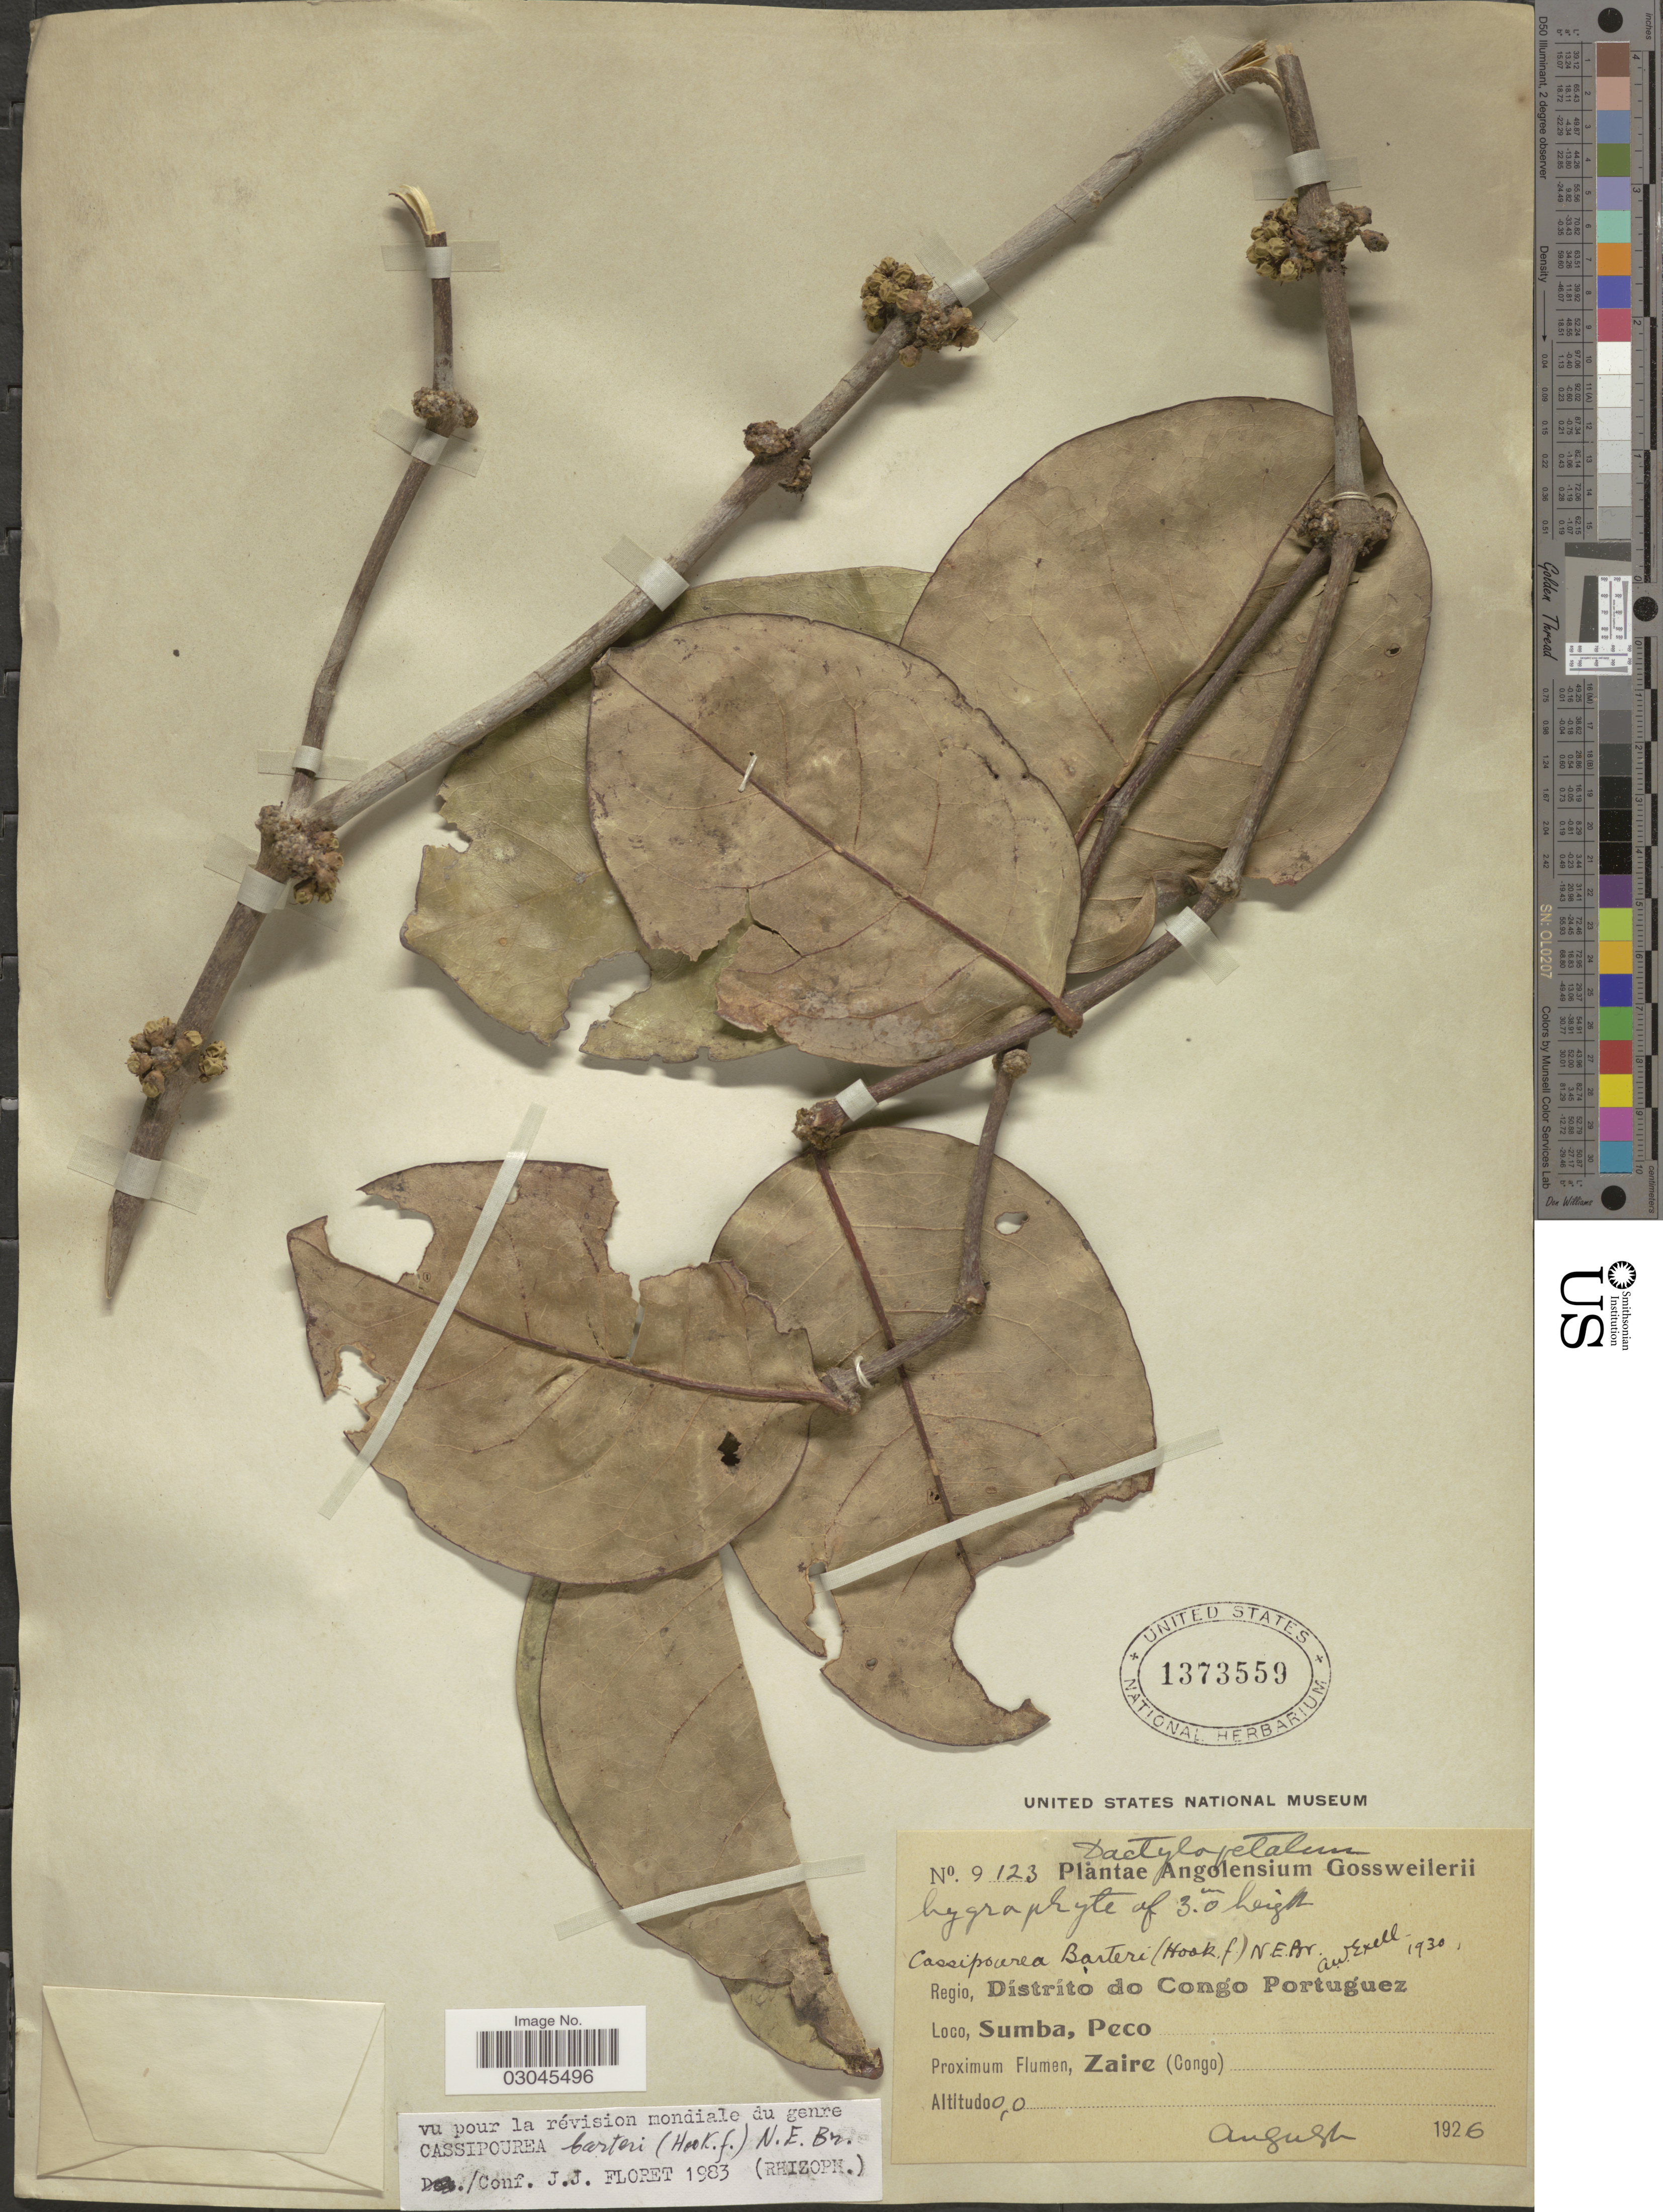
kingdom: Plantae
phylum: Tracheophyta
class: Magnoliopsida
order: Malpighiales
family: Rhizophoraceae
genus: Cassipourea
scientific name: Cassipourea barteri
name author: (Hook. f.) N.E. Br.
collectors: -. Gossweiler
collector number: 9123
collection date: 1926-08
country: Angola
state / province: Zaire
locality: Regio, Distrito do Congo Portuguez. Sumba, Peco. Zaire (Congo).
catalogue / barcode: US 1373559